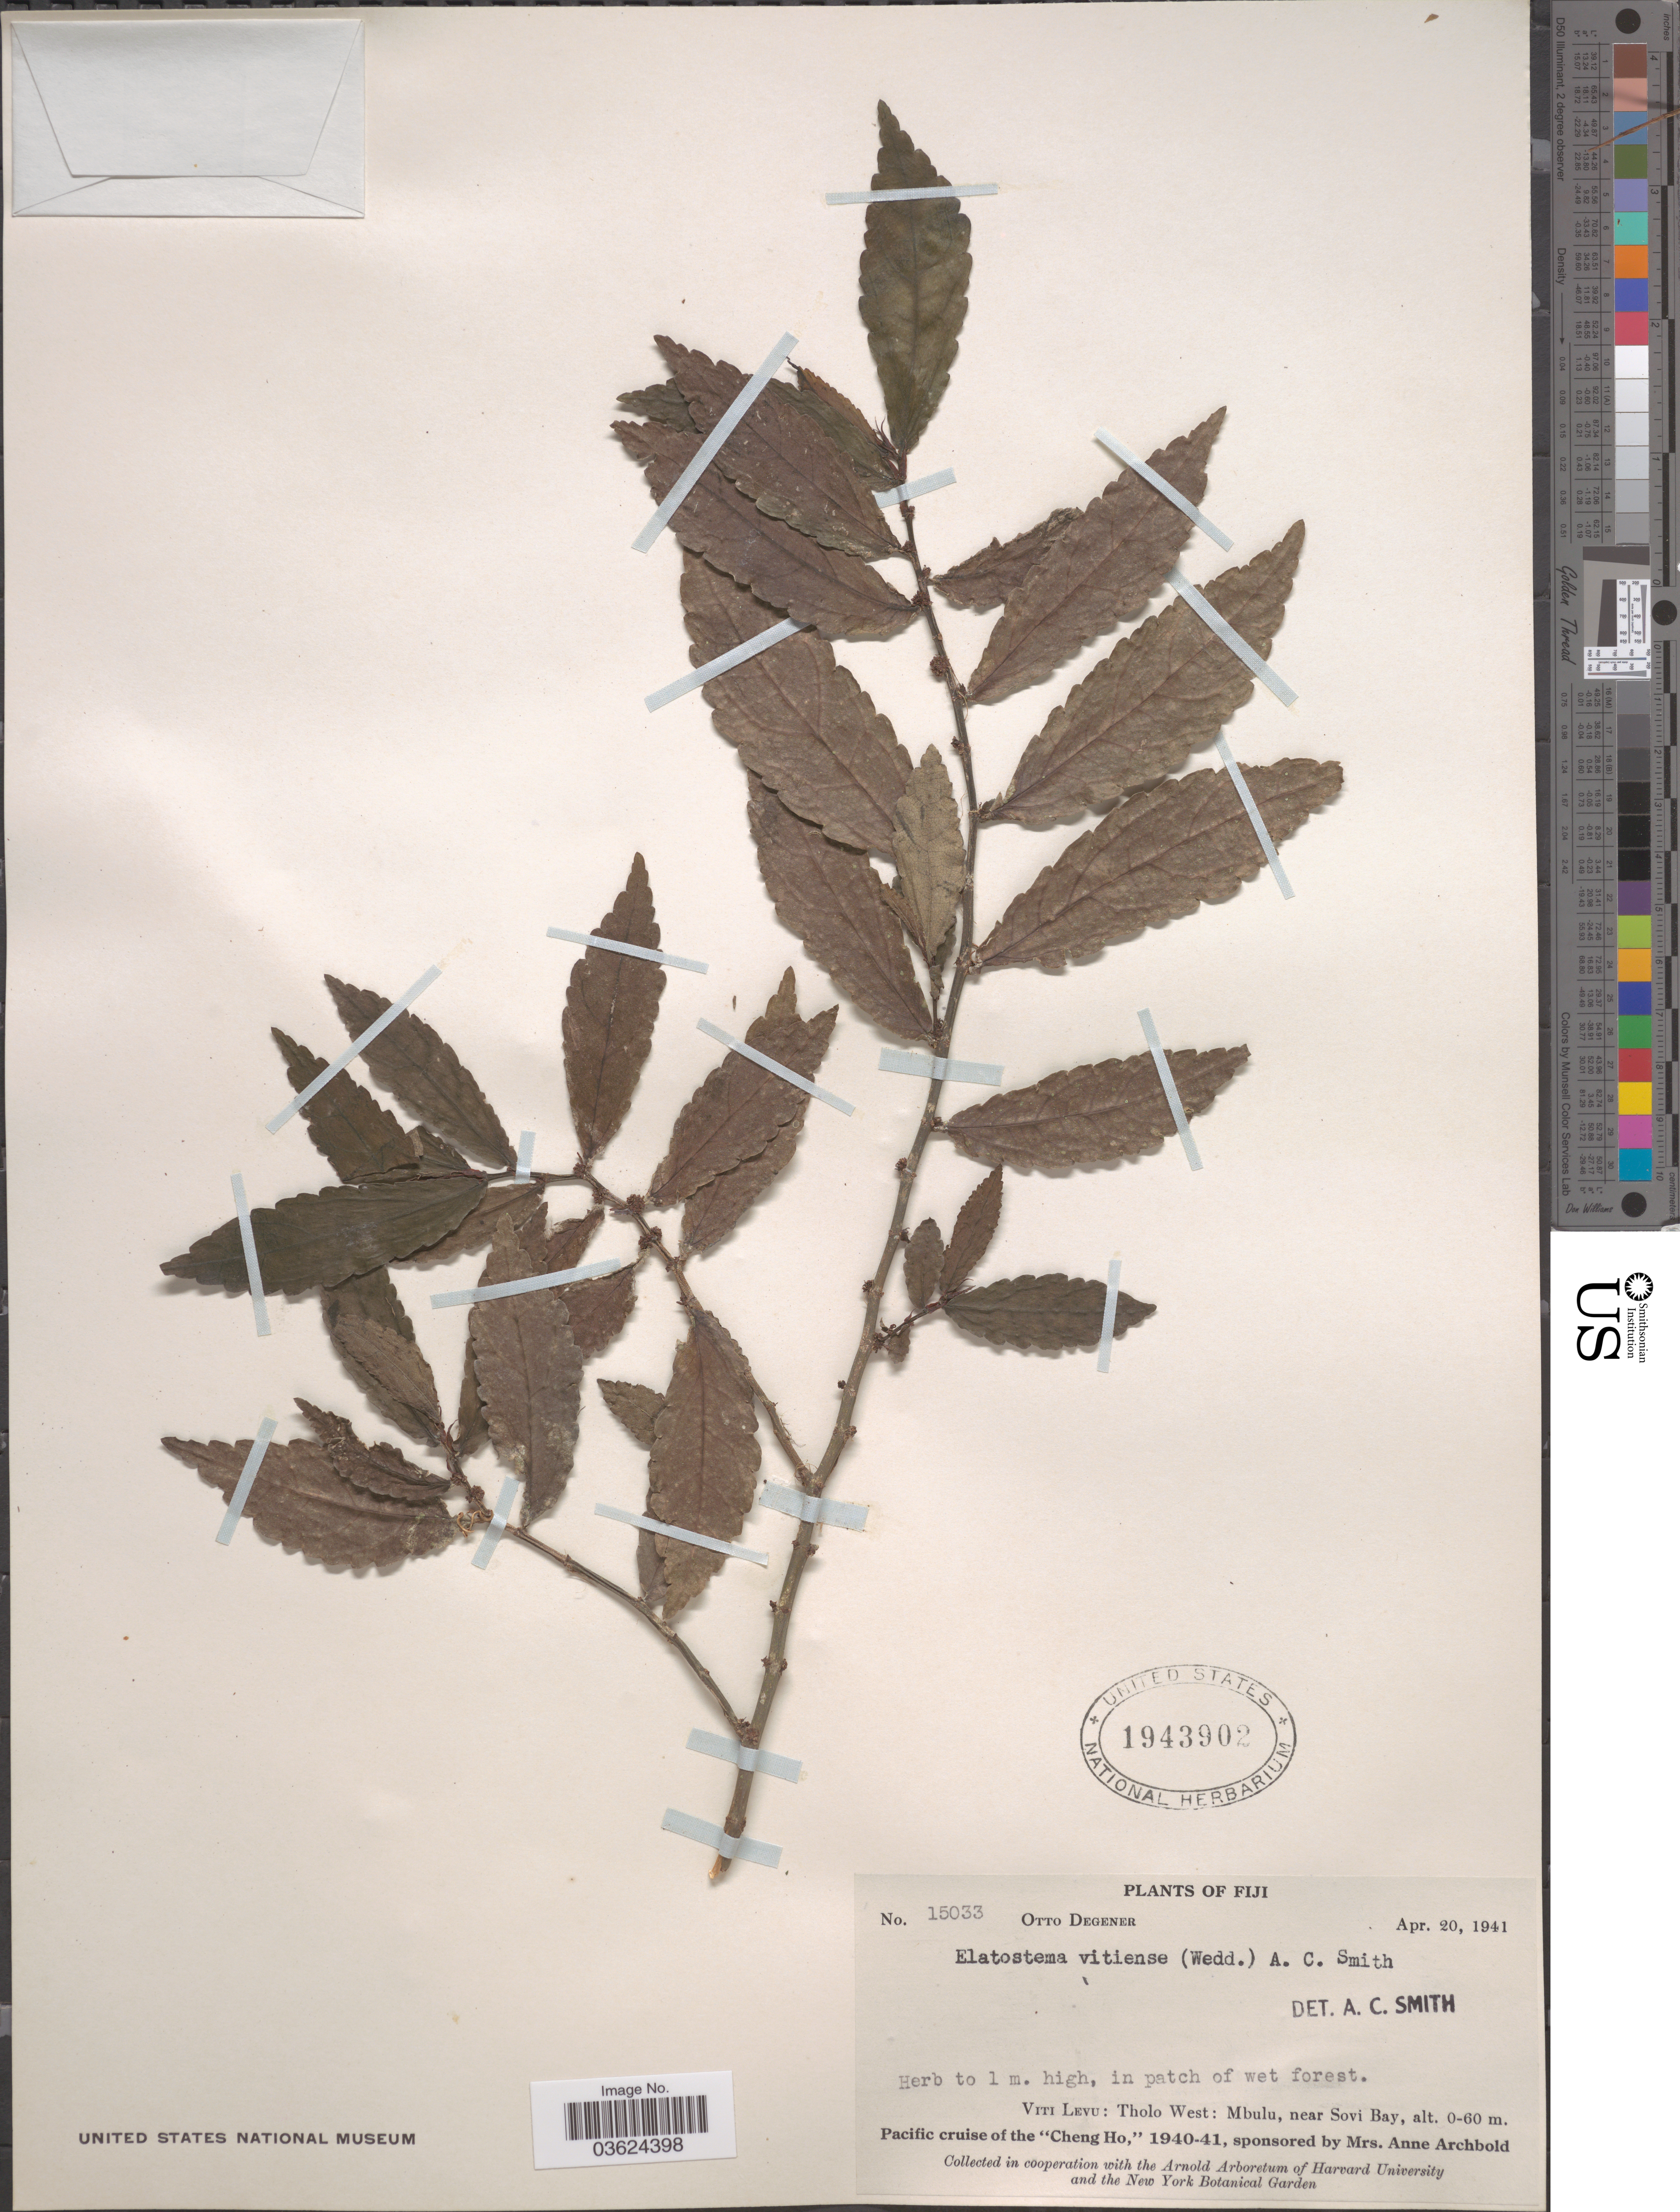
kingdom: Plantae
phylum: Tracheophyta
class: Magnoliopsida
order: Rosales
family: Urticaceae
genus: Elatostema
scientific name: Elatostema vitiense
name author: (A. Gray ex Wedd.) A.C. Sm.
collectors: O. Degener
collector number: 15033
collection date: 1941-04-20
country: Fiji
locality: Viti Levu: Tholo West: Mbulu, near Sovi Bay.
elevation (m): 0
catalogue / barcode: US 1943902